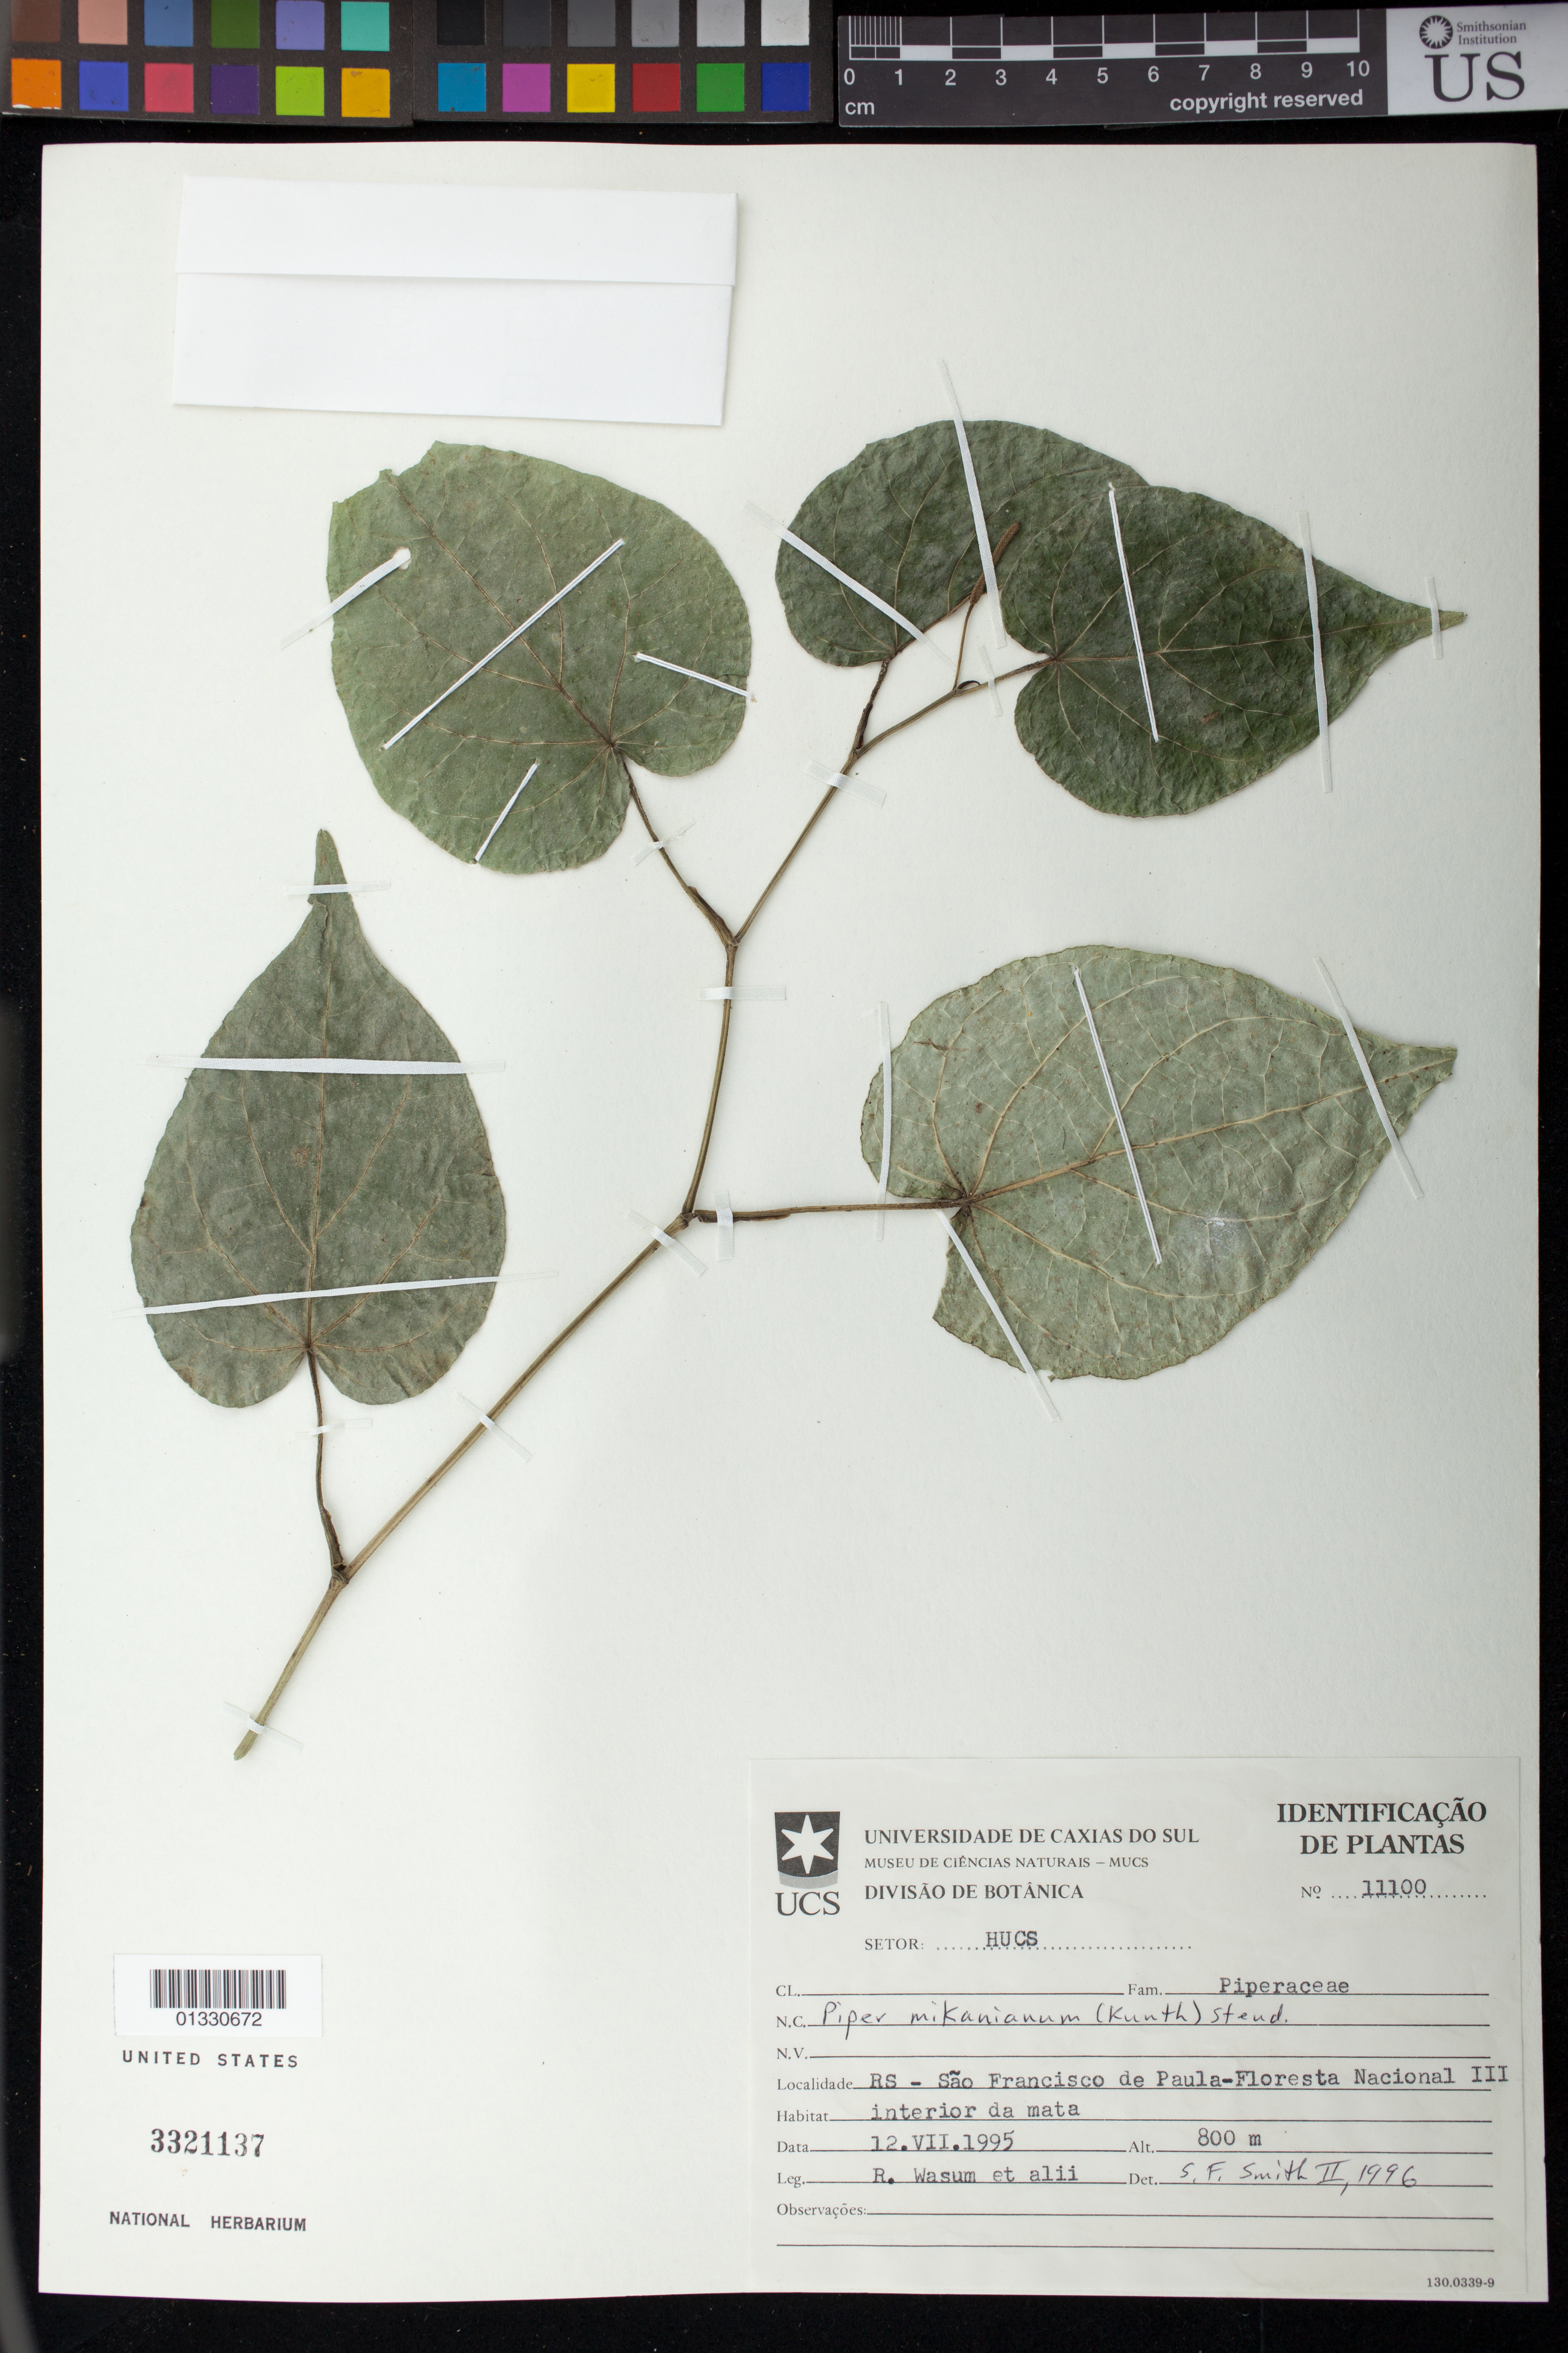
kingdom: Plantae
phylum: Tracheophyta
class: Magnoliopsida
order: Piperales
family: Piperaceae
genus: Piper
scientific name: Piper mikanianum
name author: Kunth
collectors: R. Wasum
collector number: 11100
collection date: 1995-07-12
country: Brazil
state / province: Rio Grande do Sul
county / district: São Francisco de Paula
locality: Floresta Nacional III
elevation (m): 800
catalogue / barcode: US 3321137